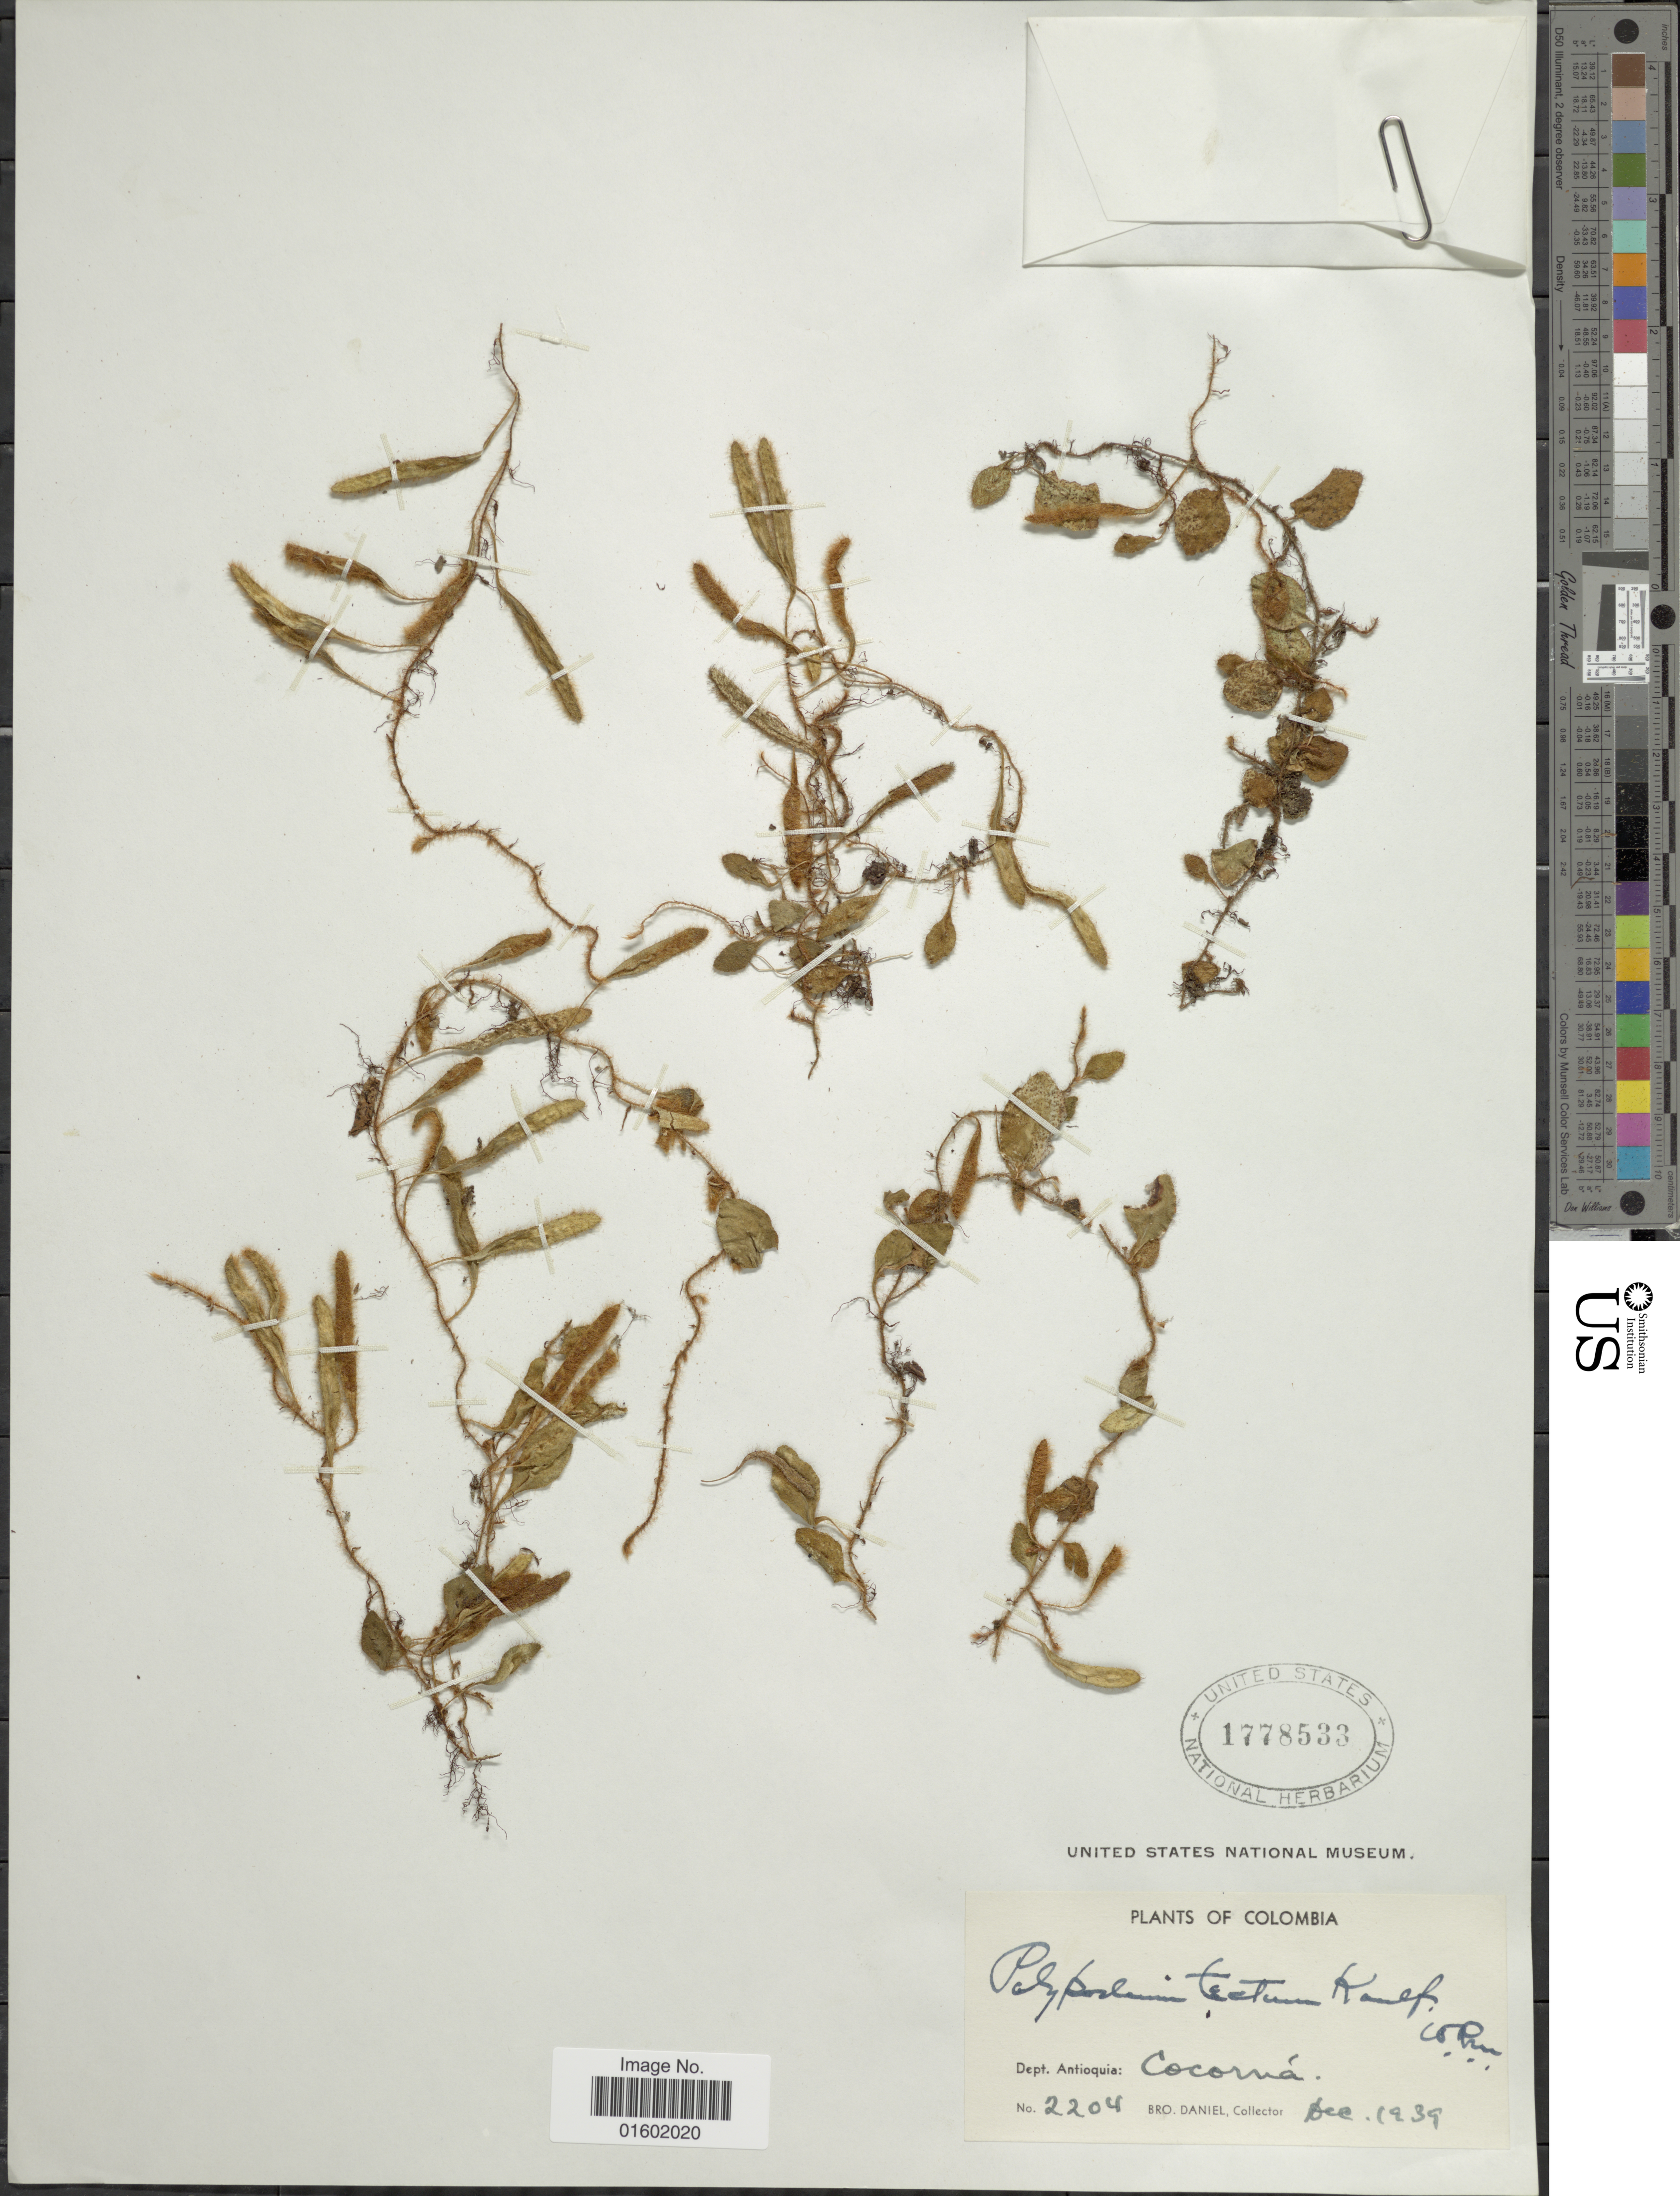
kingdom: Plantae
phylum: Tracheophyta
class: Polypodiopsida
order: Polypodiales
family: Polypodiaceae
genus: Microgramma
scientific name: Microgramma tecta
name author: (Kaulf.) Alston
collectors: Bro. Daniel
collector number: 2204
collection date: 1939-12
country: Colombia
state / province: Antioquia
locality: Dept. Antioquia, Cocorna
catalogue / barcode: US 1778533